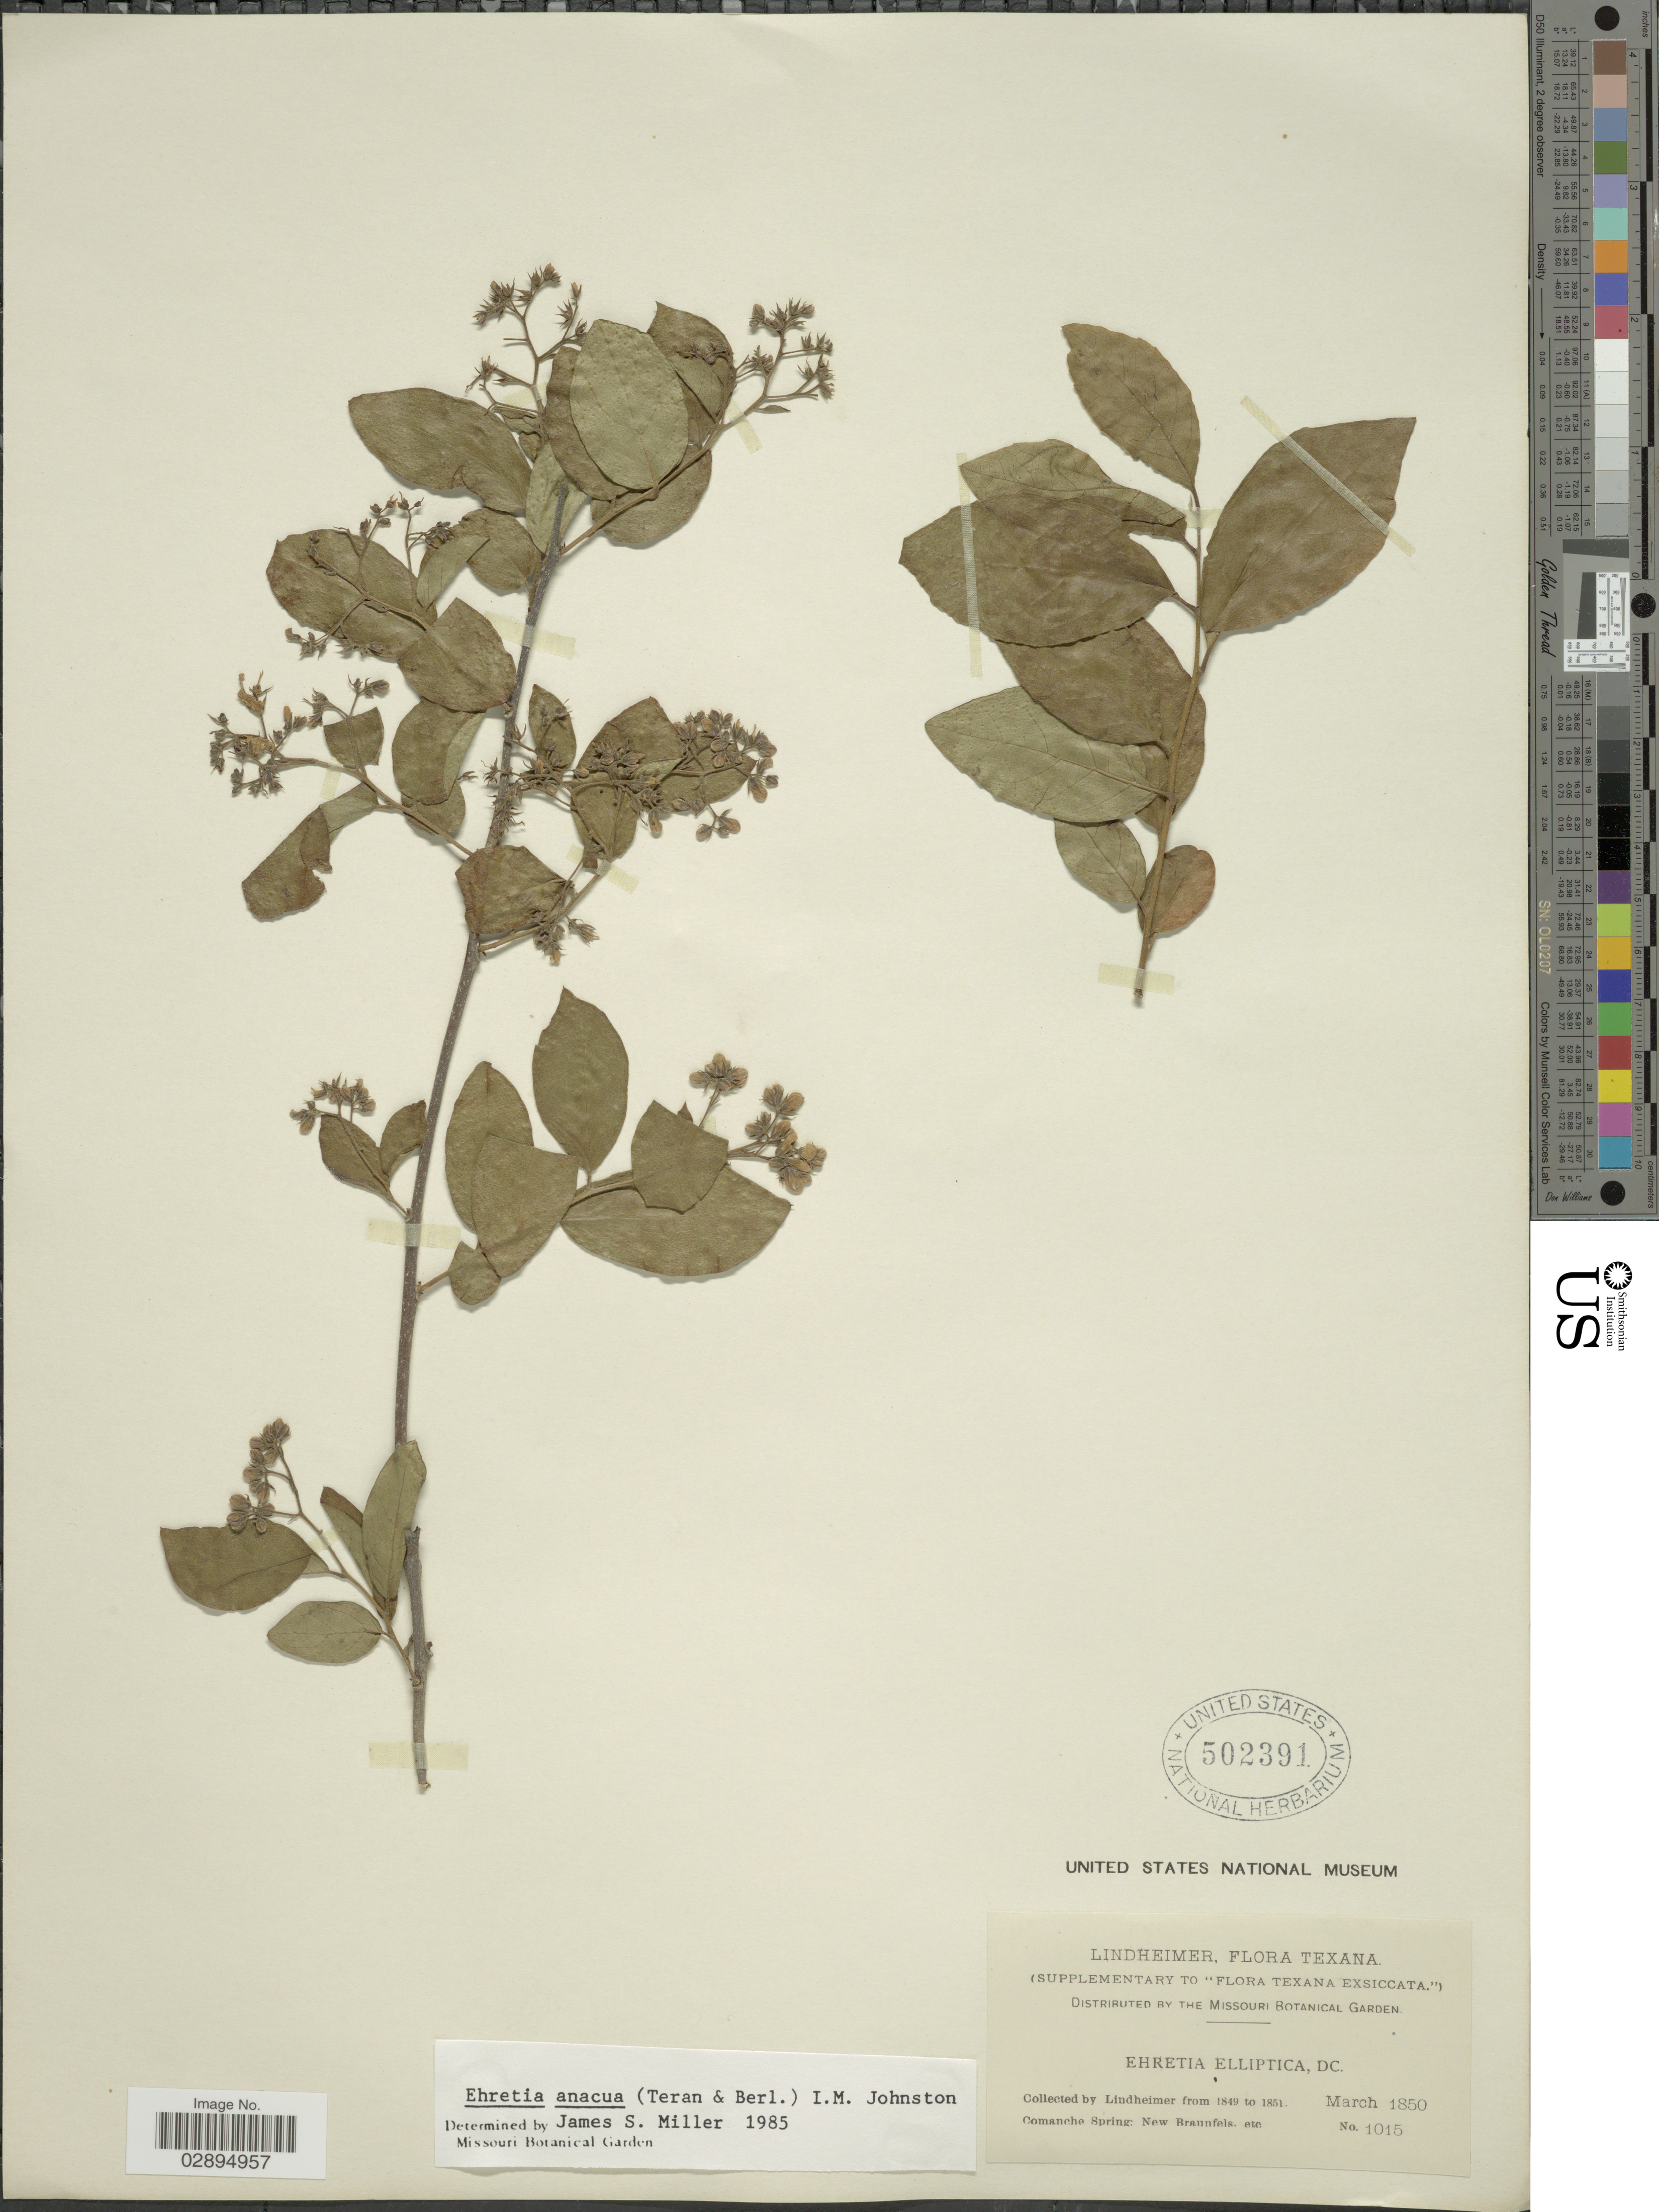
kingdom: Plantae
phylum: Tracheophyta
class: Magnoliopsida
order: Boraginales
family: Ehretiaceae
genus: Ehretia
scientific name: Ehretia anacua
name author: (Terán & Berland.) I.M. Johnst.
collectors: -. Lindheimer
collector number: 1015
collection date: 1850-03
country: United States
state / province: Texas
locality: Comanche Spring: New Braunfels, etc.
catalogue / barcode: US 502391